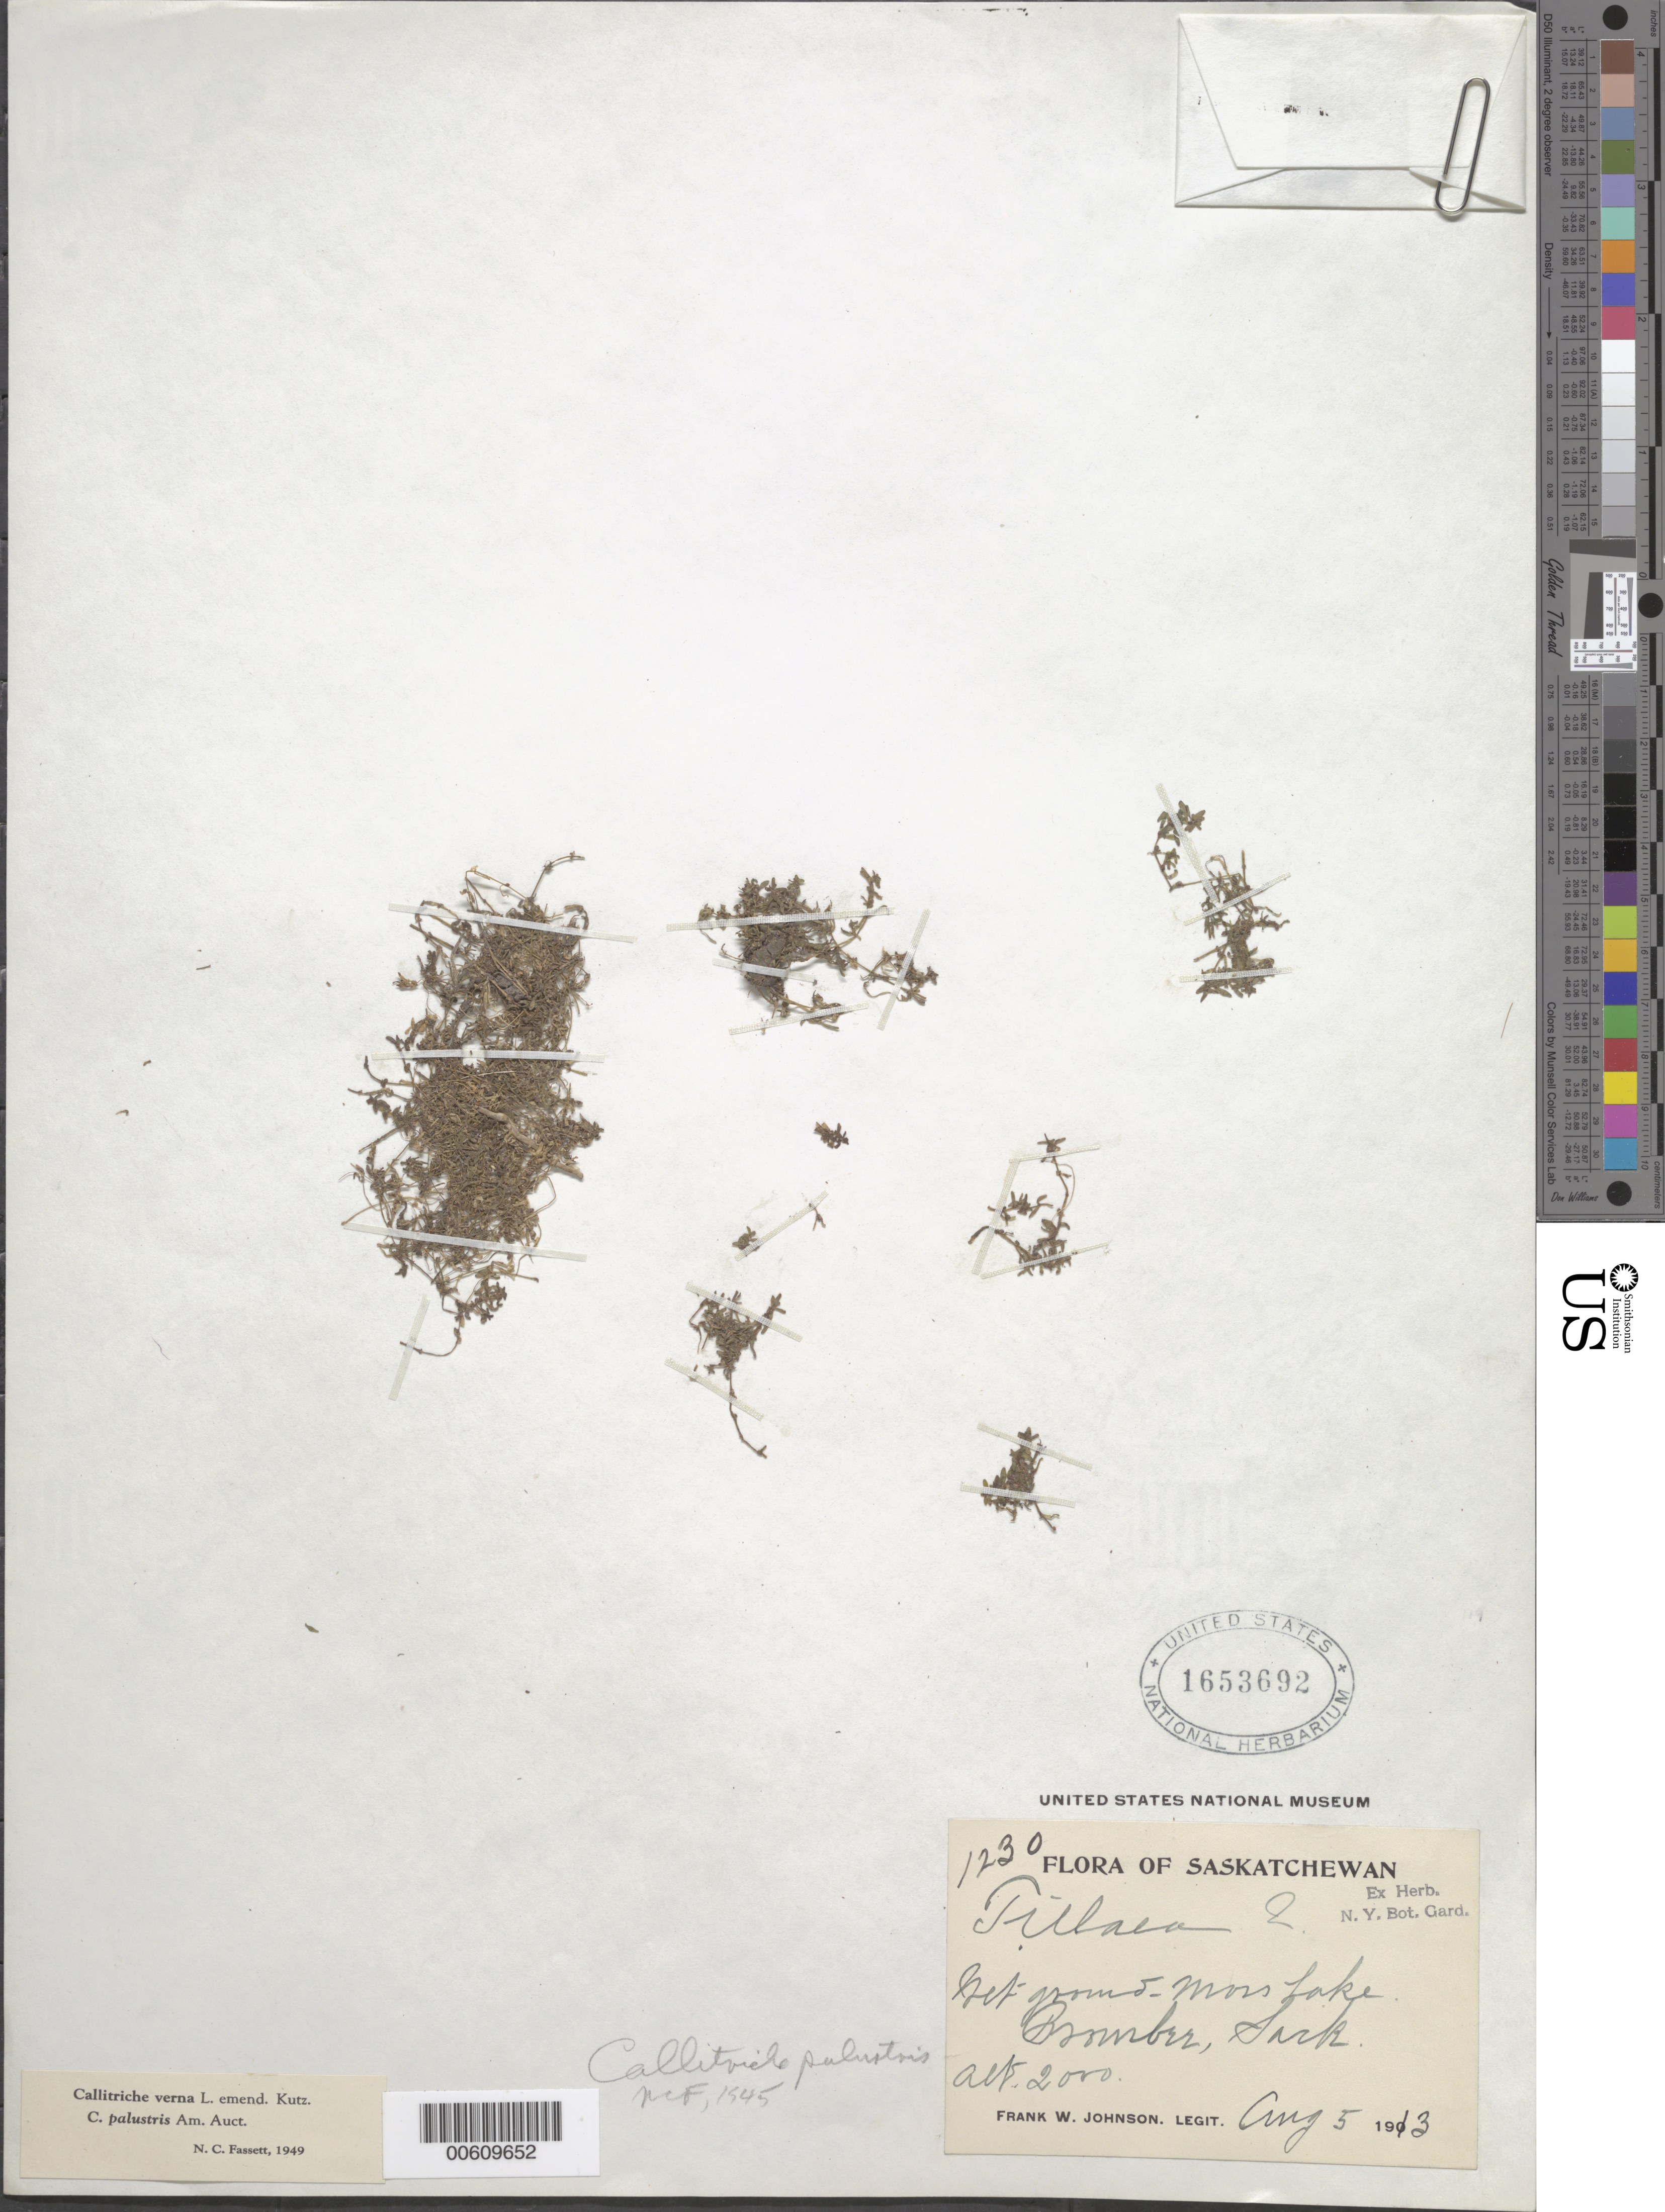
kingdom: Plantae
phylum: Tracheophyta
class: Magnoliopsida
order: Lamiales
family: Plantaginaceae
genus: Callitriche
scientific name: Callitriche verna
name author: L.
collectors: F. W. Johnson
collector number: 1230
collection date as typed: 05 Aug 1913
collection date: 1913-08-05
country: Canada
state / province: Saskatchewan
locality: Moss Lake, Bromber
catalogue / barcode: US 1653692